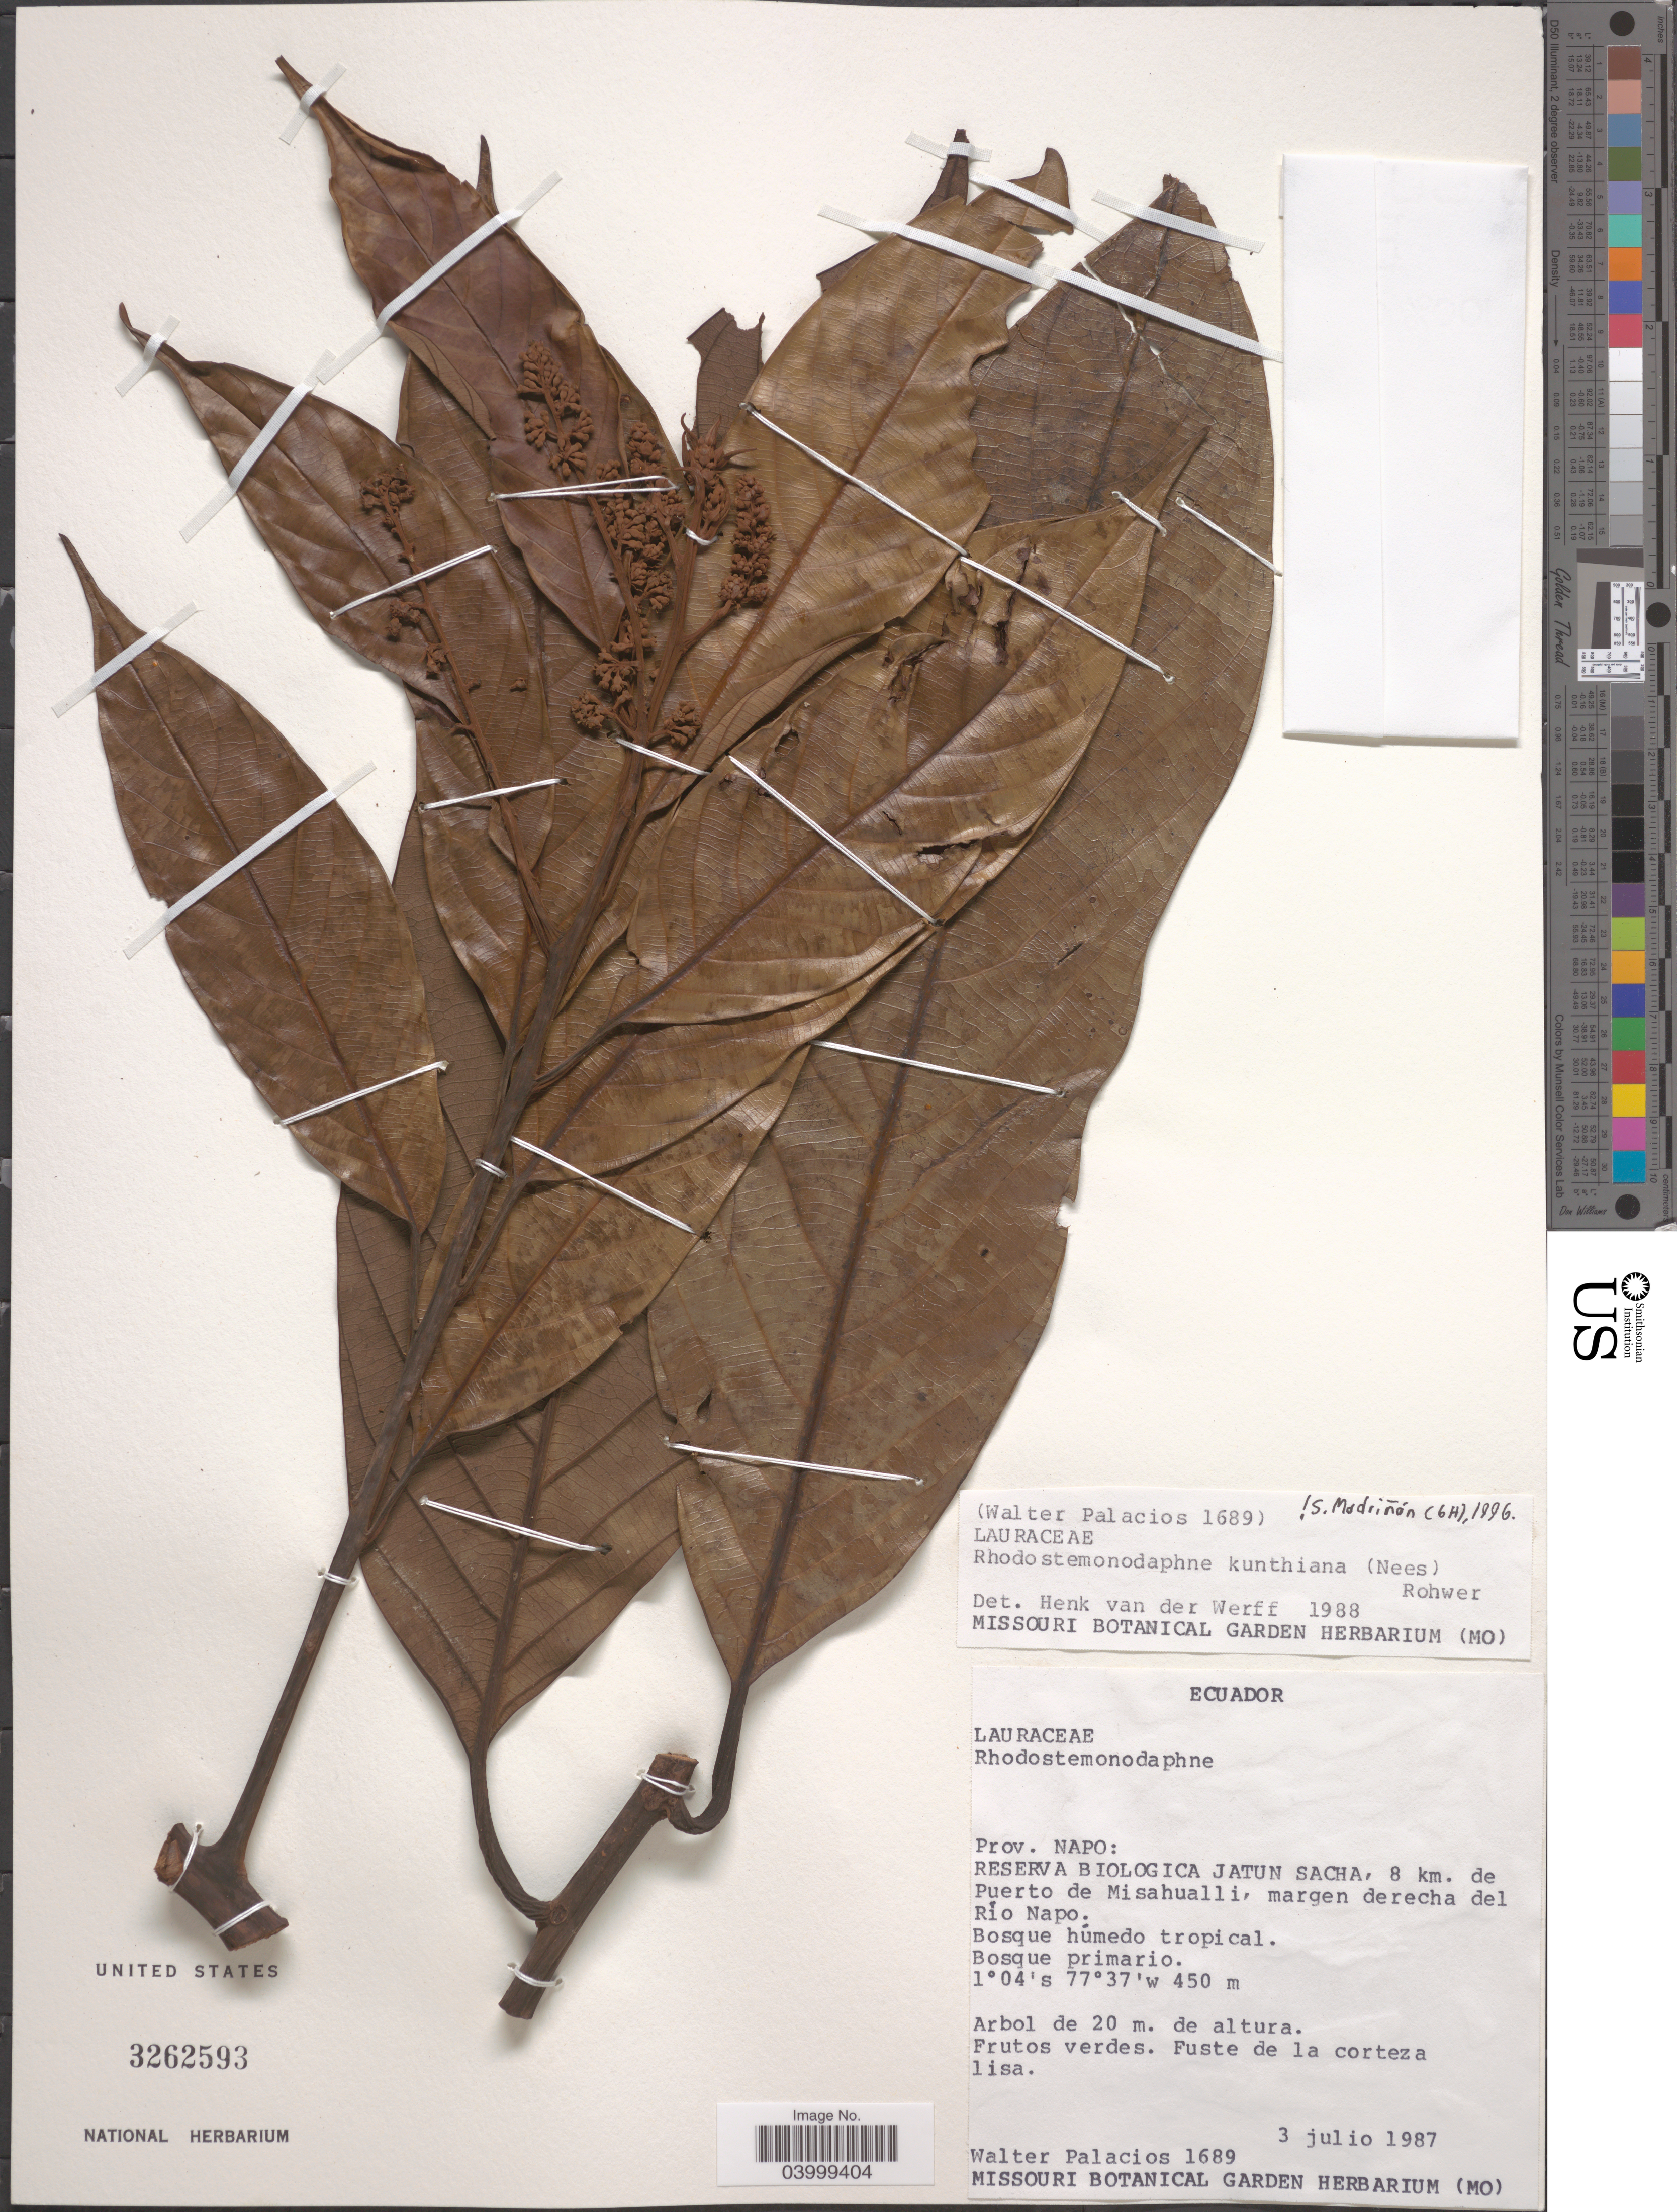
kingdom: Plantae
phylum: Tracheophyta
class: Magnoliopsida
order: Laurales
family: Lauraceae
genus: Rhodostemonodaphne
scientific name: Rhodostemonodaphne kunthiana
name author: (Nees) Rohwer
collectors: W. Palacios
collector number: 1689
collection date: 1987-07-03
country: Ecuador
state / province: Napo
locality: Reserva Biologica Jatun Sacha, 8 km. de Puerto de Misahualli, margen derecha del Río Napo.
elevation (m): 450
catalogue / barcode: US 3262593